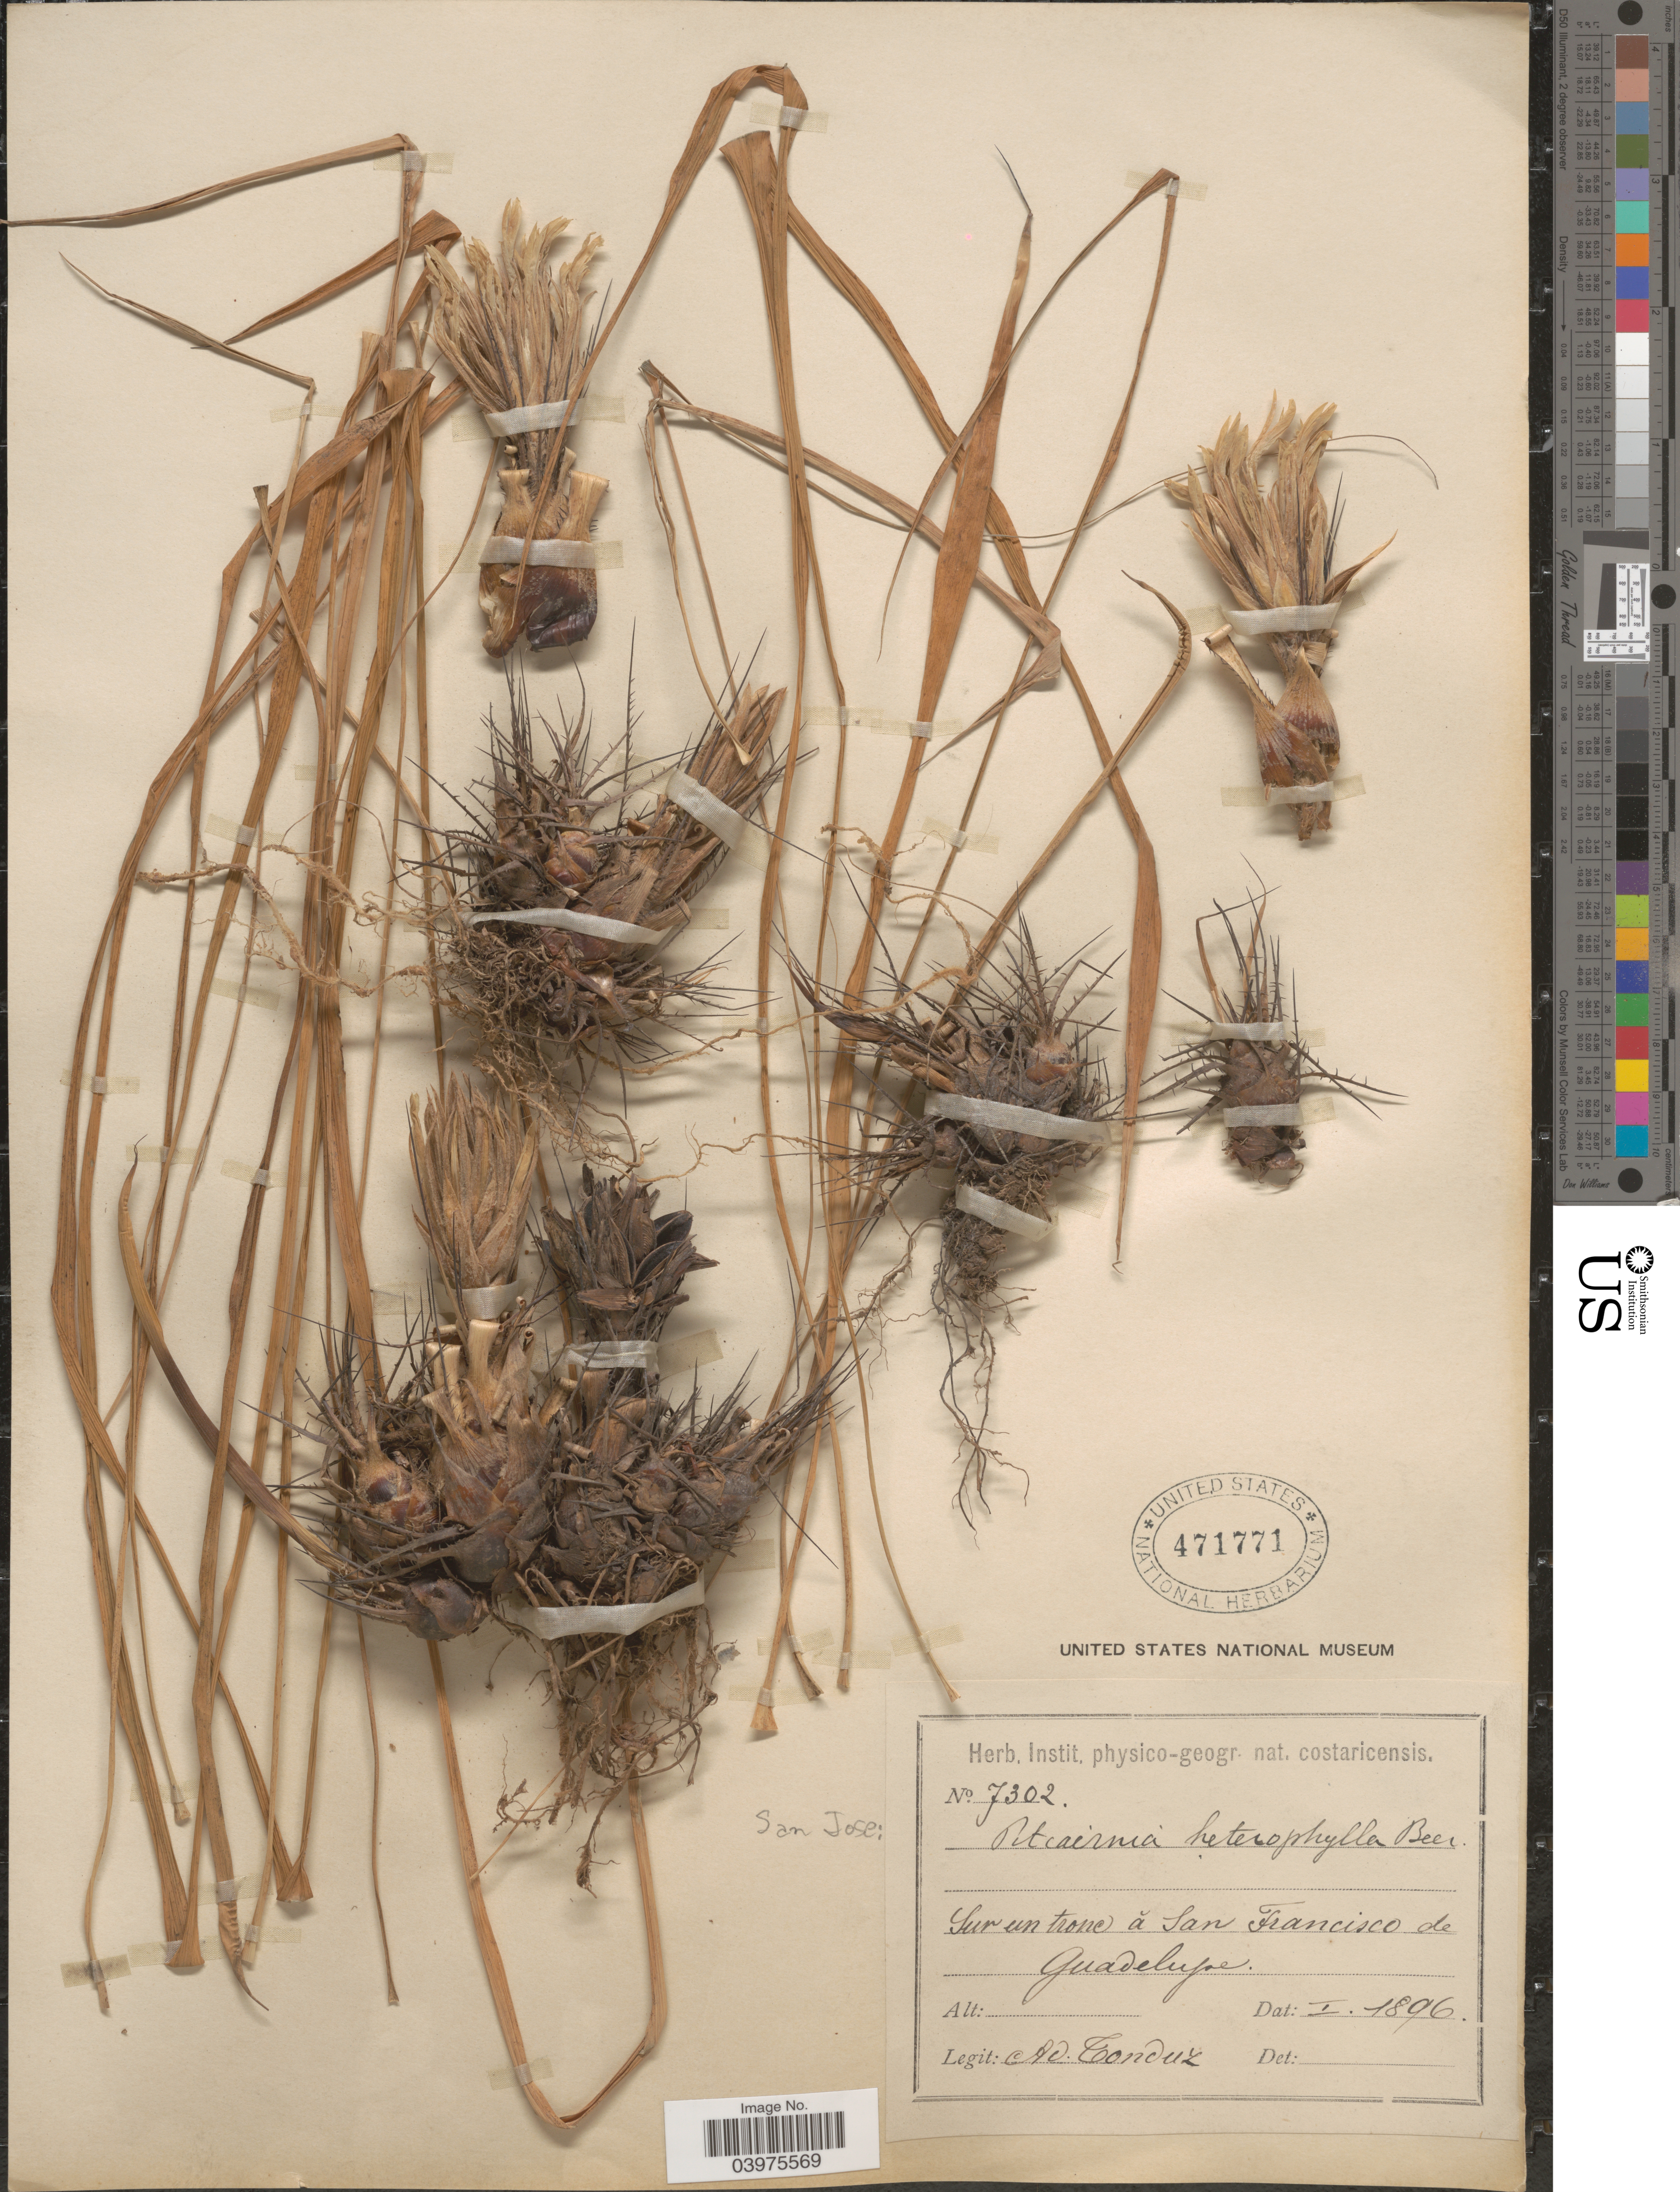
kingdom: Plantae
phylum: Tracheophyta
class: Liliopsida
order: Poales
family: Bromeliaceae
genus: Pitcairnia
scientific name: Pitcairnia heterophylla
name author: (Lindl.) Beer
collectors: A. Tonduz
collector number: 7302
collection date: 1896-01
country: Costa Rica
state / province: San José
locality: Sur un trone á San Francisco de Guadelupe.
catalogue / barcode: US 471771